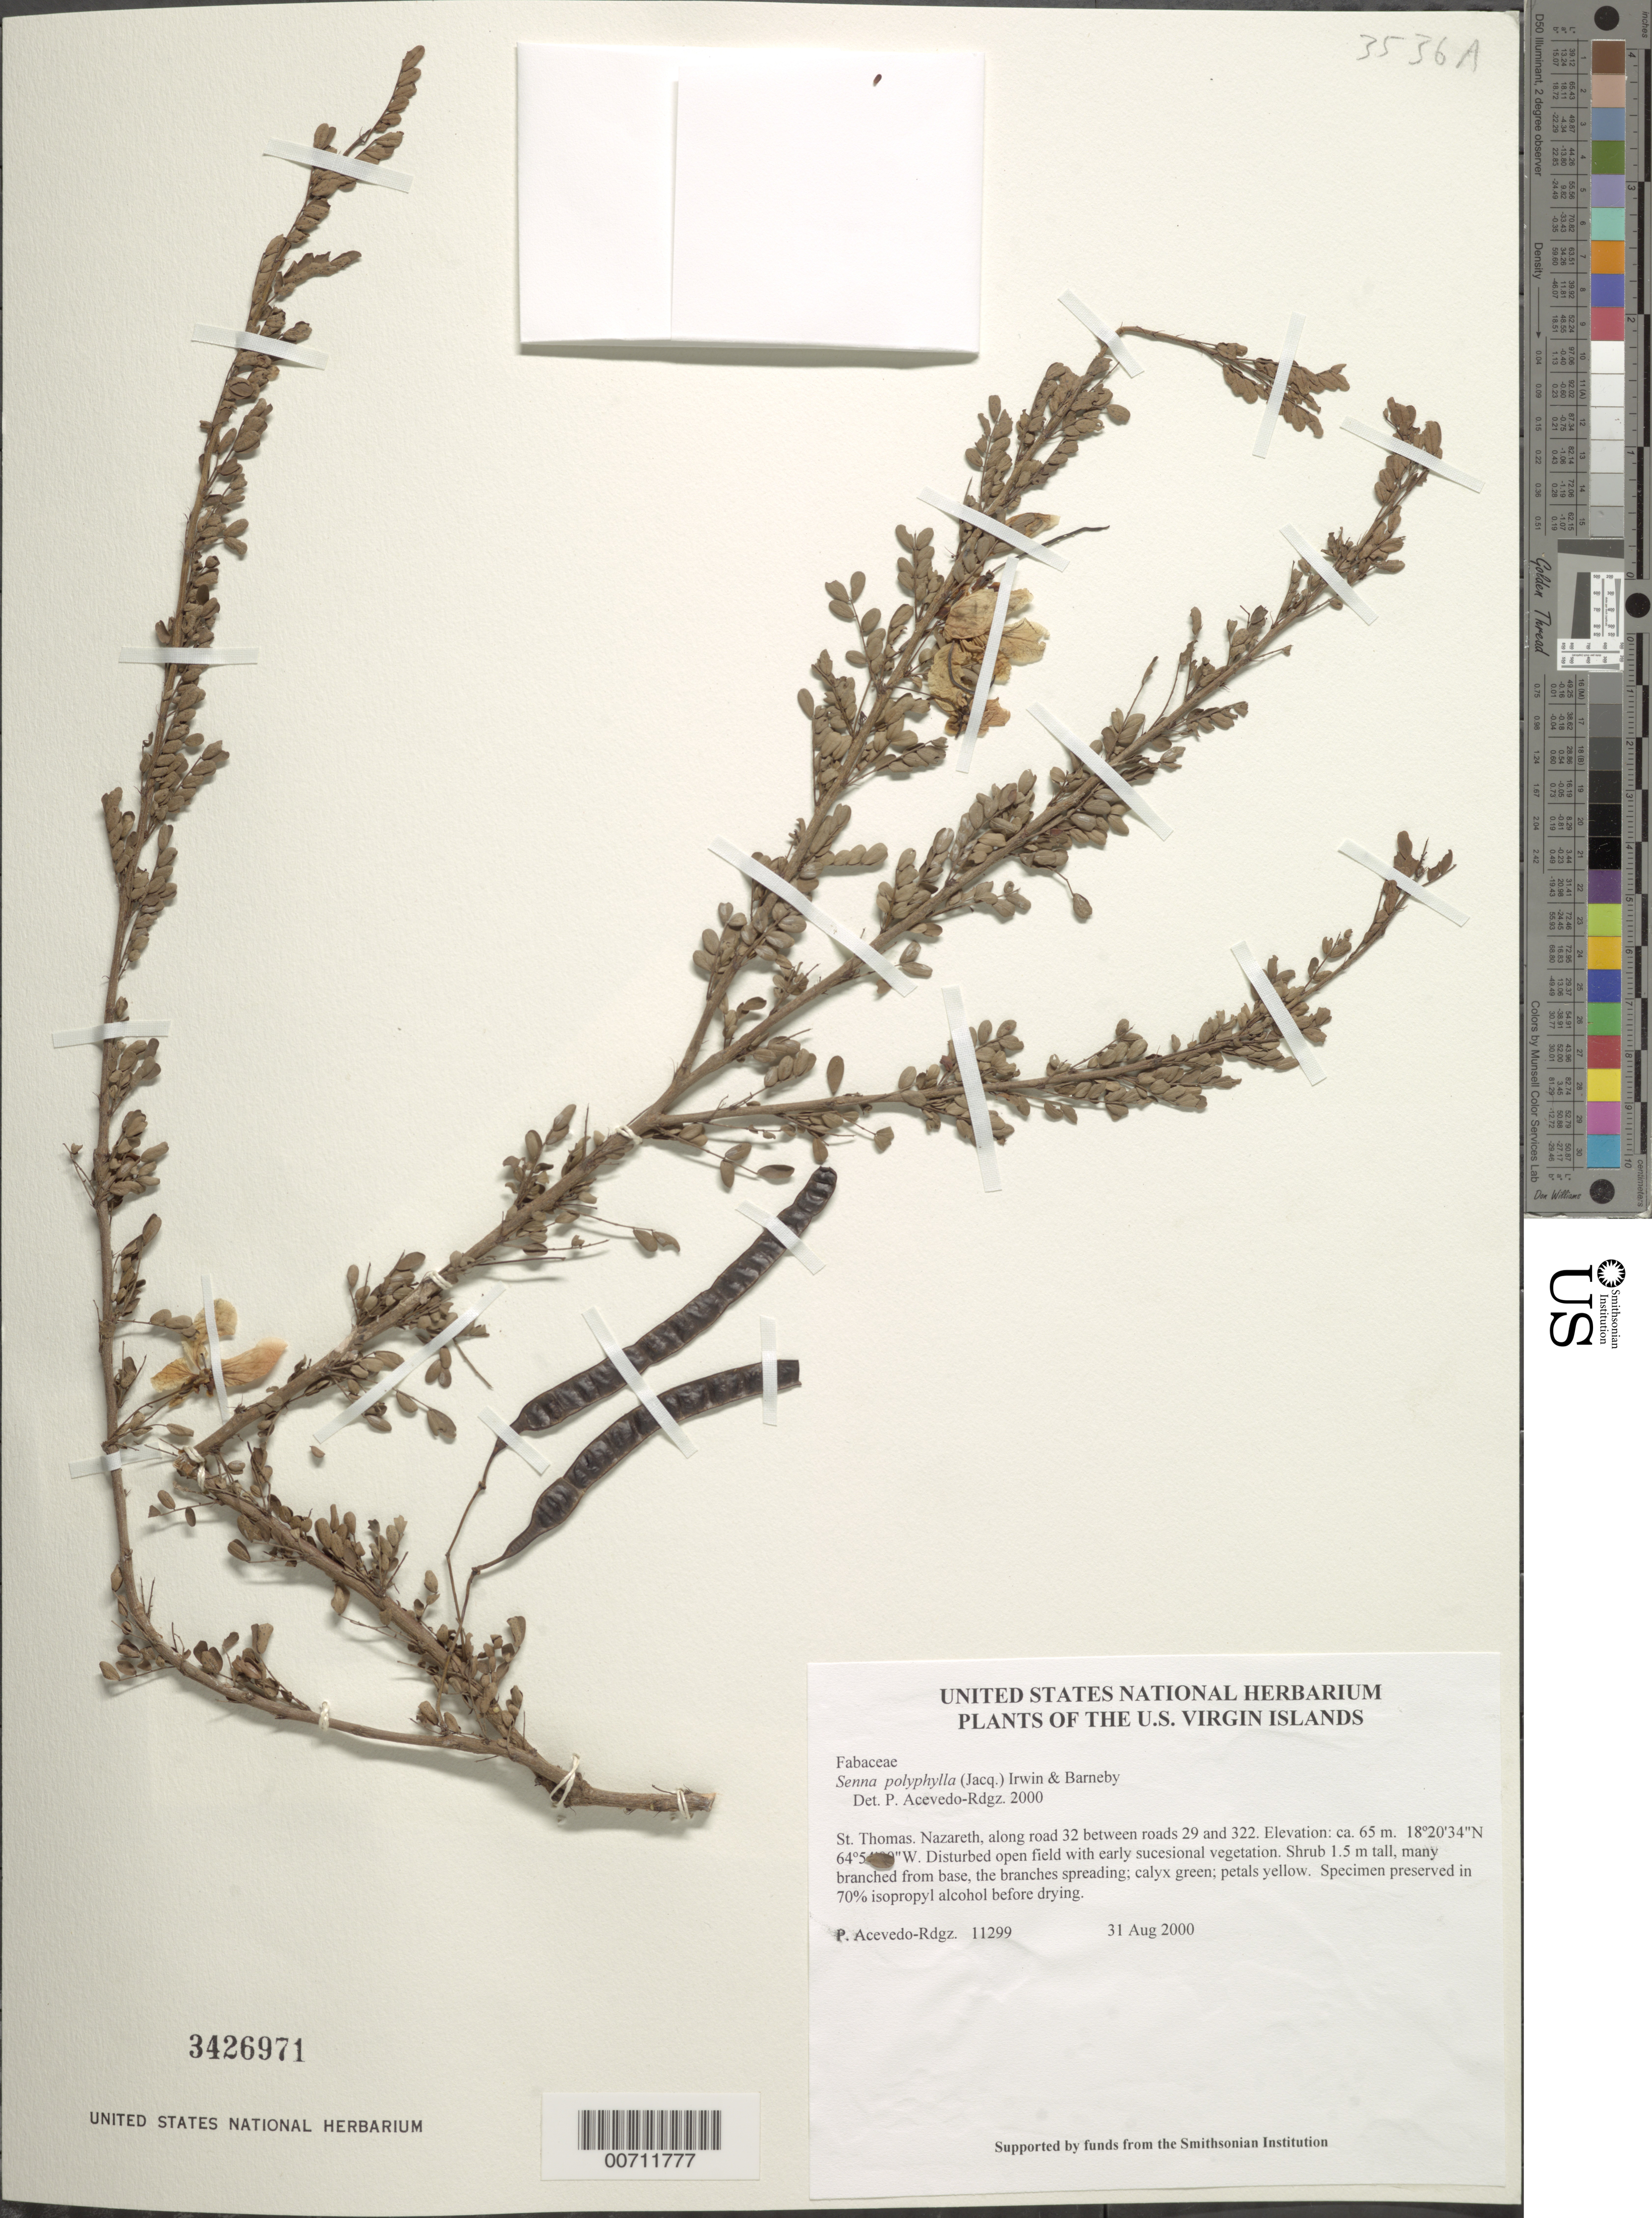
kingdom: Plantae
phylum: Tracheophyta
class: Magnoliopsida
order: Fabales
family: Fabaceae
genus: Senna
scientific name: Senna polyphylla var. montis-christi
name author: H.S. Irwin & Barneby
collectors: P. Acevedo-Rodr.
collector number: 11299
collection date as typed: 31 Aug 2000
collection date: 2000-08-31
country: U.S. Virgin Islands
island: St. Thomas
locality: Nazareth, along road 32 between roads 29 and 322.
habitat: Disturbed open field with early sucesional vegetation.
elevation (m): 65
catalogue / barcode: US 3426971